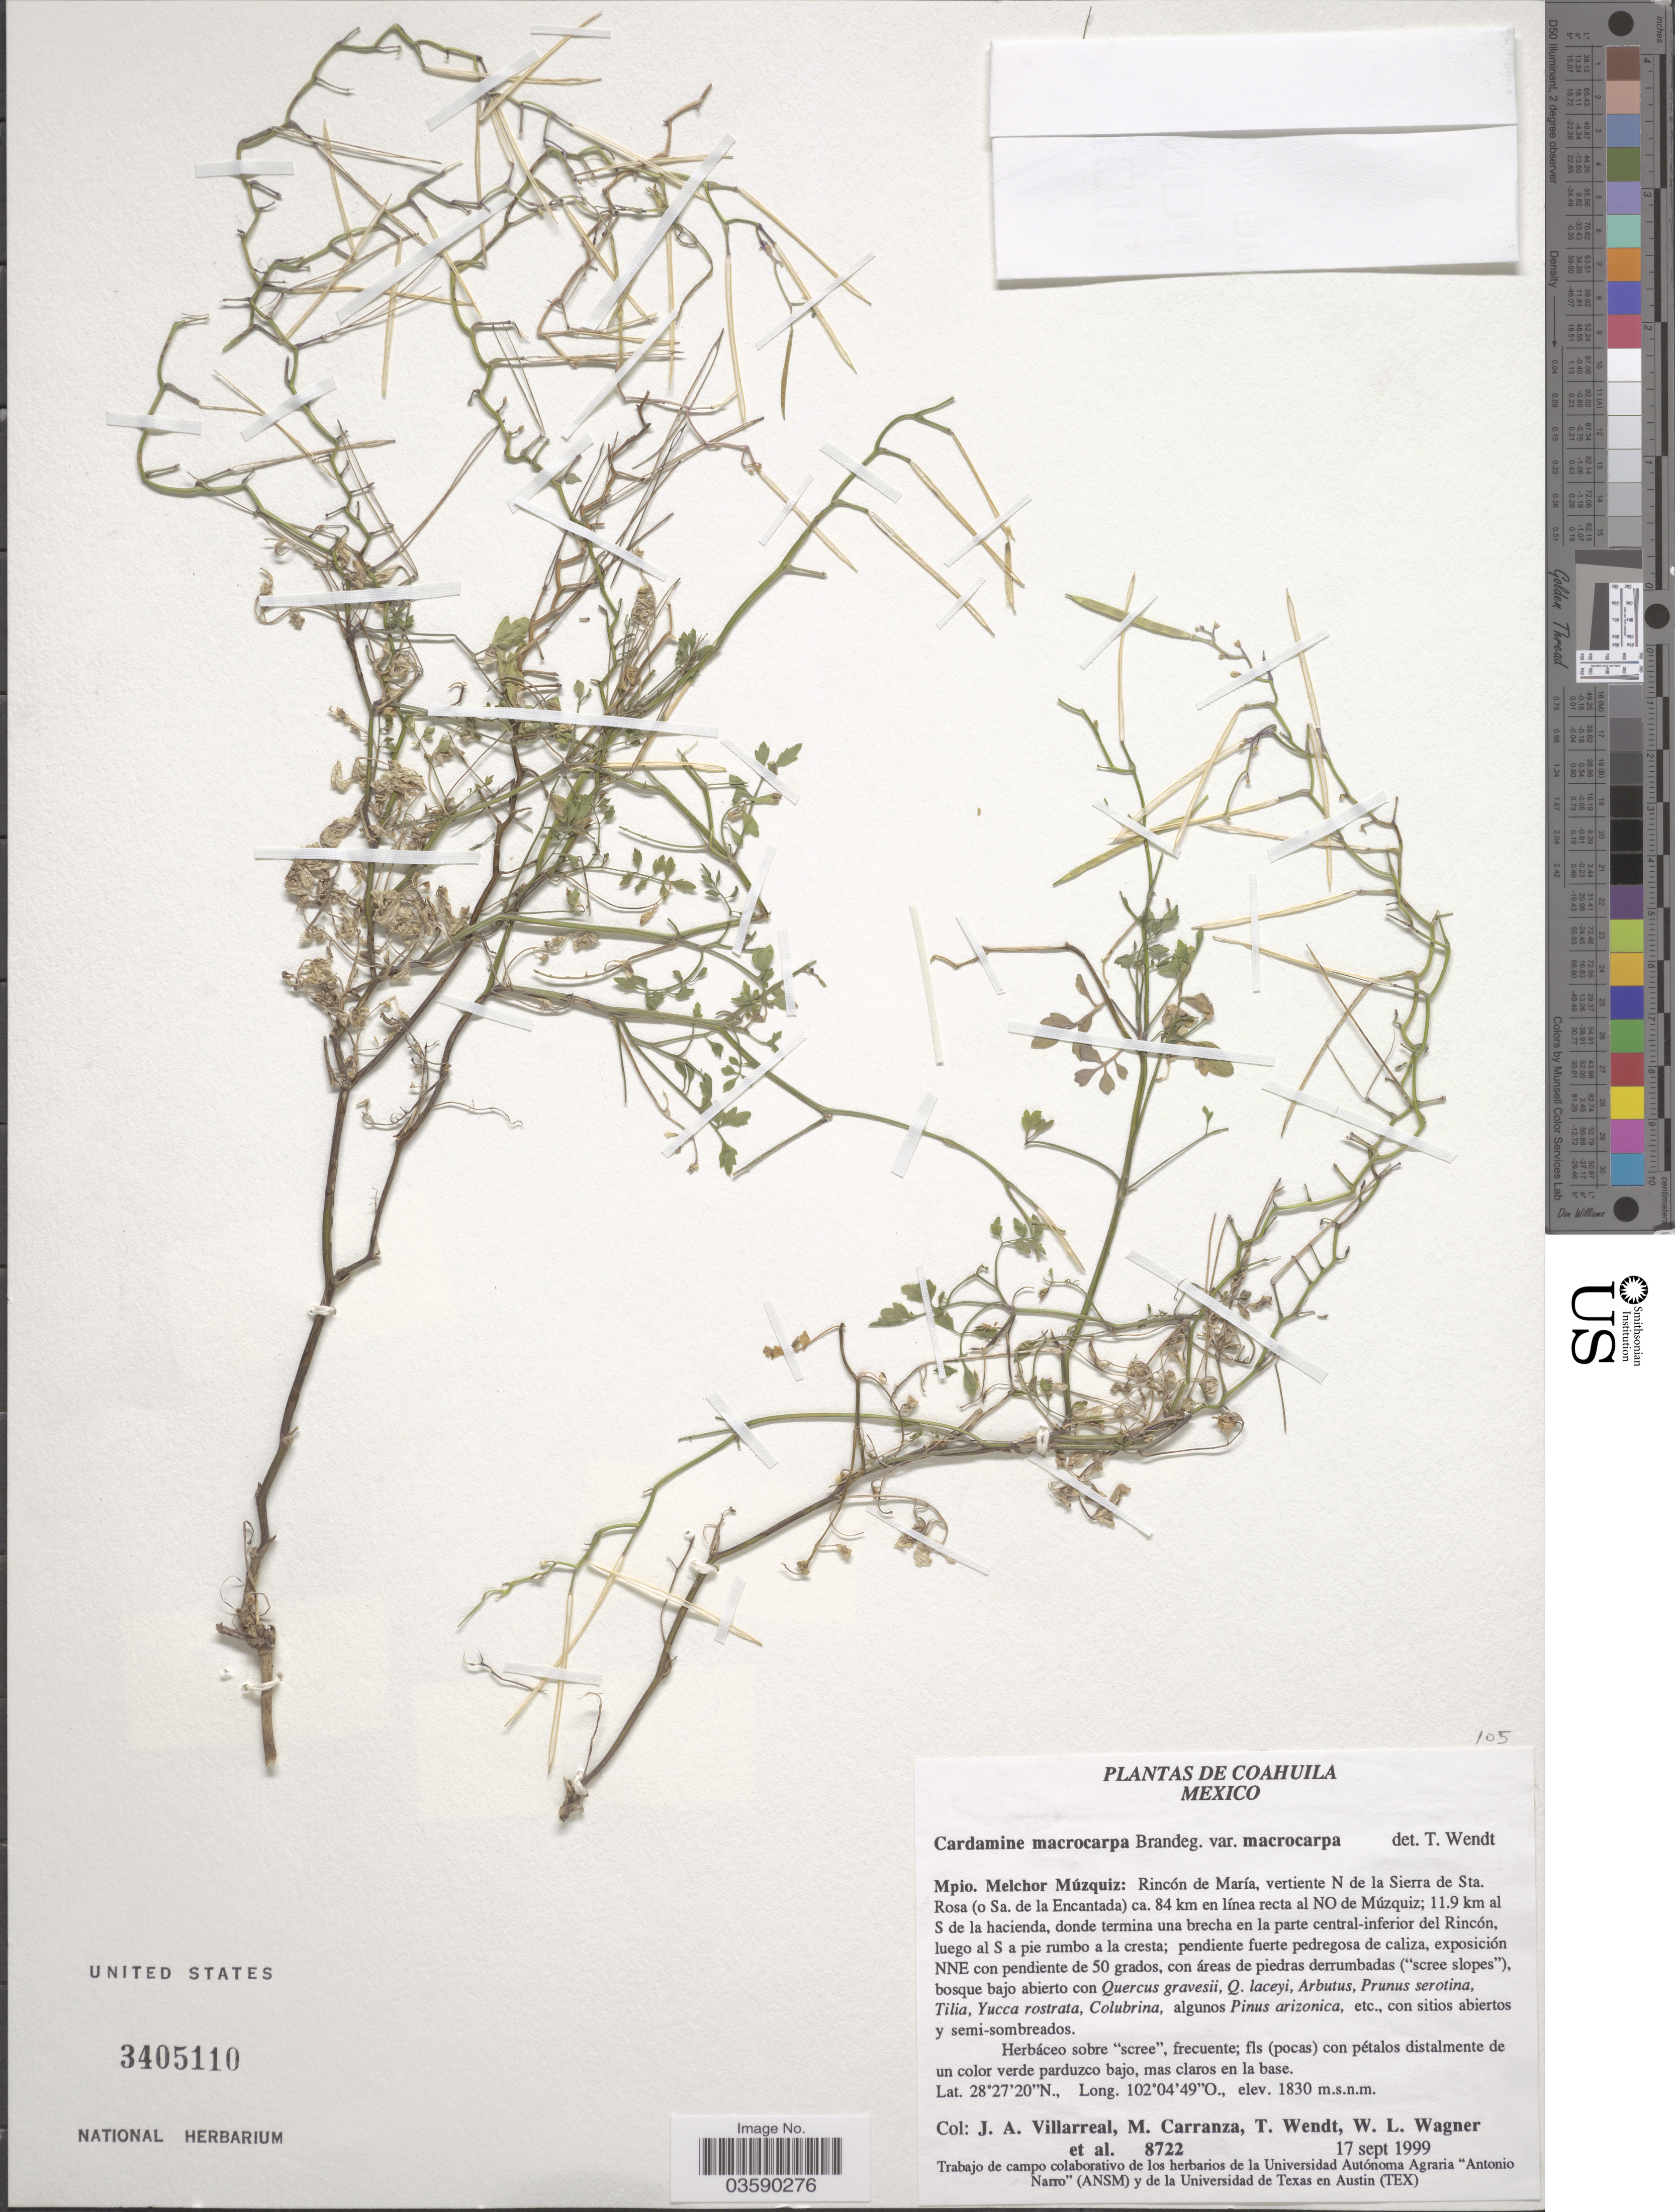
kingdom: Plantae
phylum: Tracheophyta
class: Magnoliopsida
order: Brassicales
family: Brassicaceae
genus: Cardamine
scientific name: Cardamine macrocarpa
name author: Brandegee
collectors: J. Villarreal, M. Carranza, T. L. Wendt, W. L. Wagner & et al.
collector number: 8722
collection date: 1999-09-17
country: Mexico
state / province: Coahuila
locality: Mpio. Melchor Múzquiz: Rincón de María, vertiente N de la Sierra de Sta. Rosa (o Sa. de la Encantada) ca. 84 km en línea recta al NO de Múzquiz; 11.9 km al S de la hacienda, donde termina una brecha en la parte central-inferior del Rincón, luego al S a pie rumbo a la cresta.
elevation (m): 1830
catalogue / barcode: US 3405110